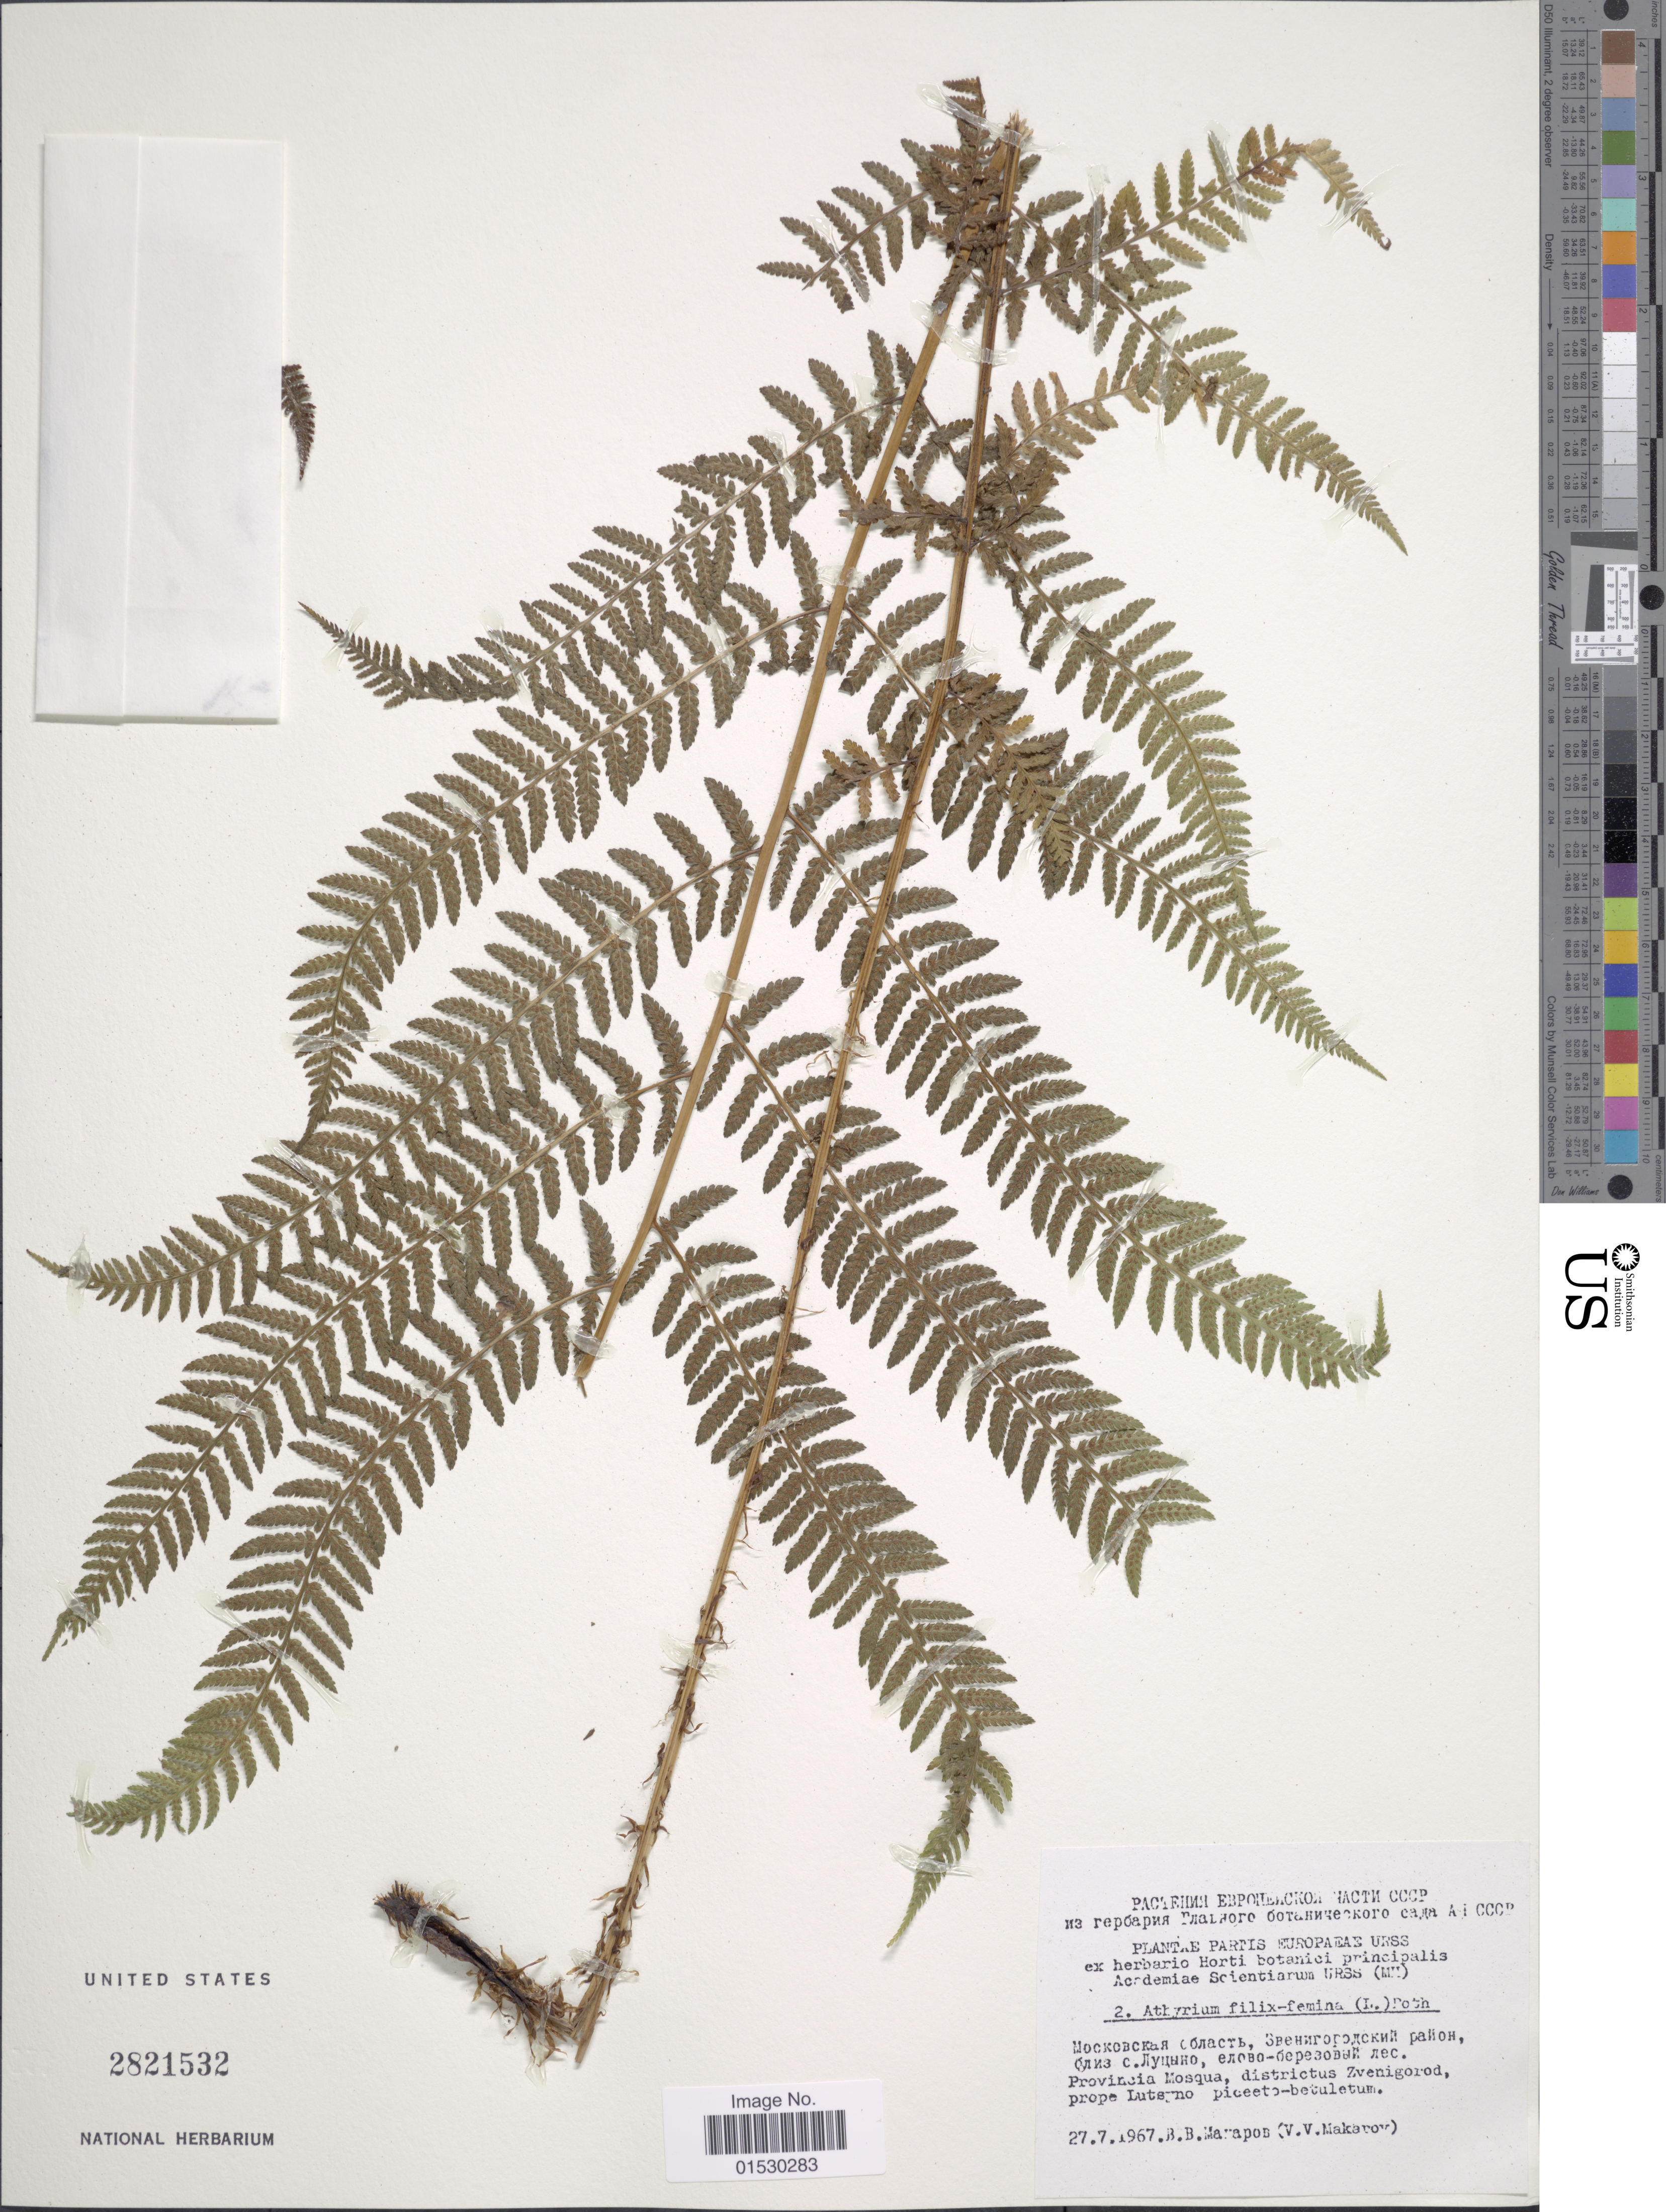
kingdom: Plantae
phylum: Tracheophyta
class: Polypodiopsida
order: Polypodiales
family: Athyriaceae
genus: Athyrium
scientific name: Athyrium filix-femina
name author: (L.) Roth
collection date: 1967-07-27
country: Russian Federation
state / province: Moscow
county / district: Zvenigorod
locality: Provincia Mosqua, districtus Zvenigorod, prope Lutsyno. Piceeto - betuletum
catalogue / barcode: US 2821532